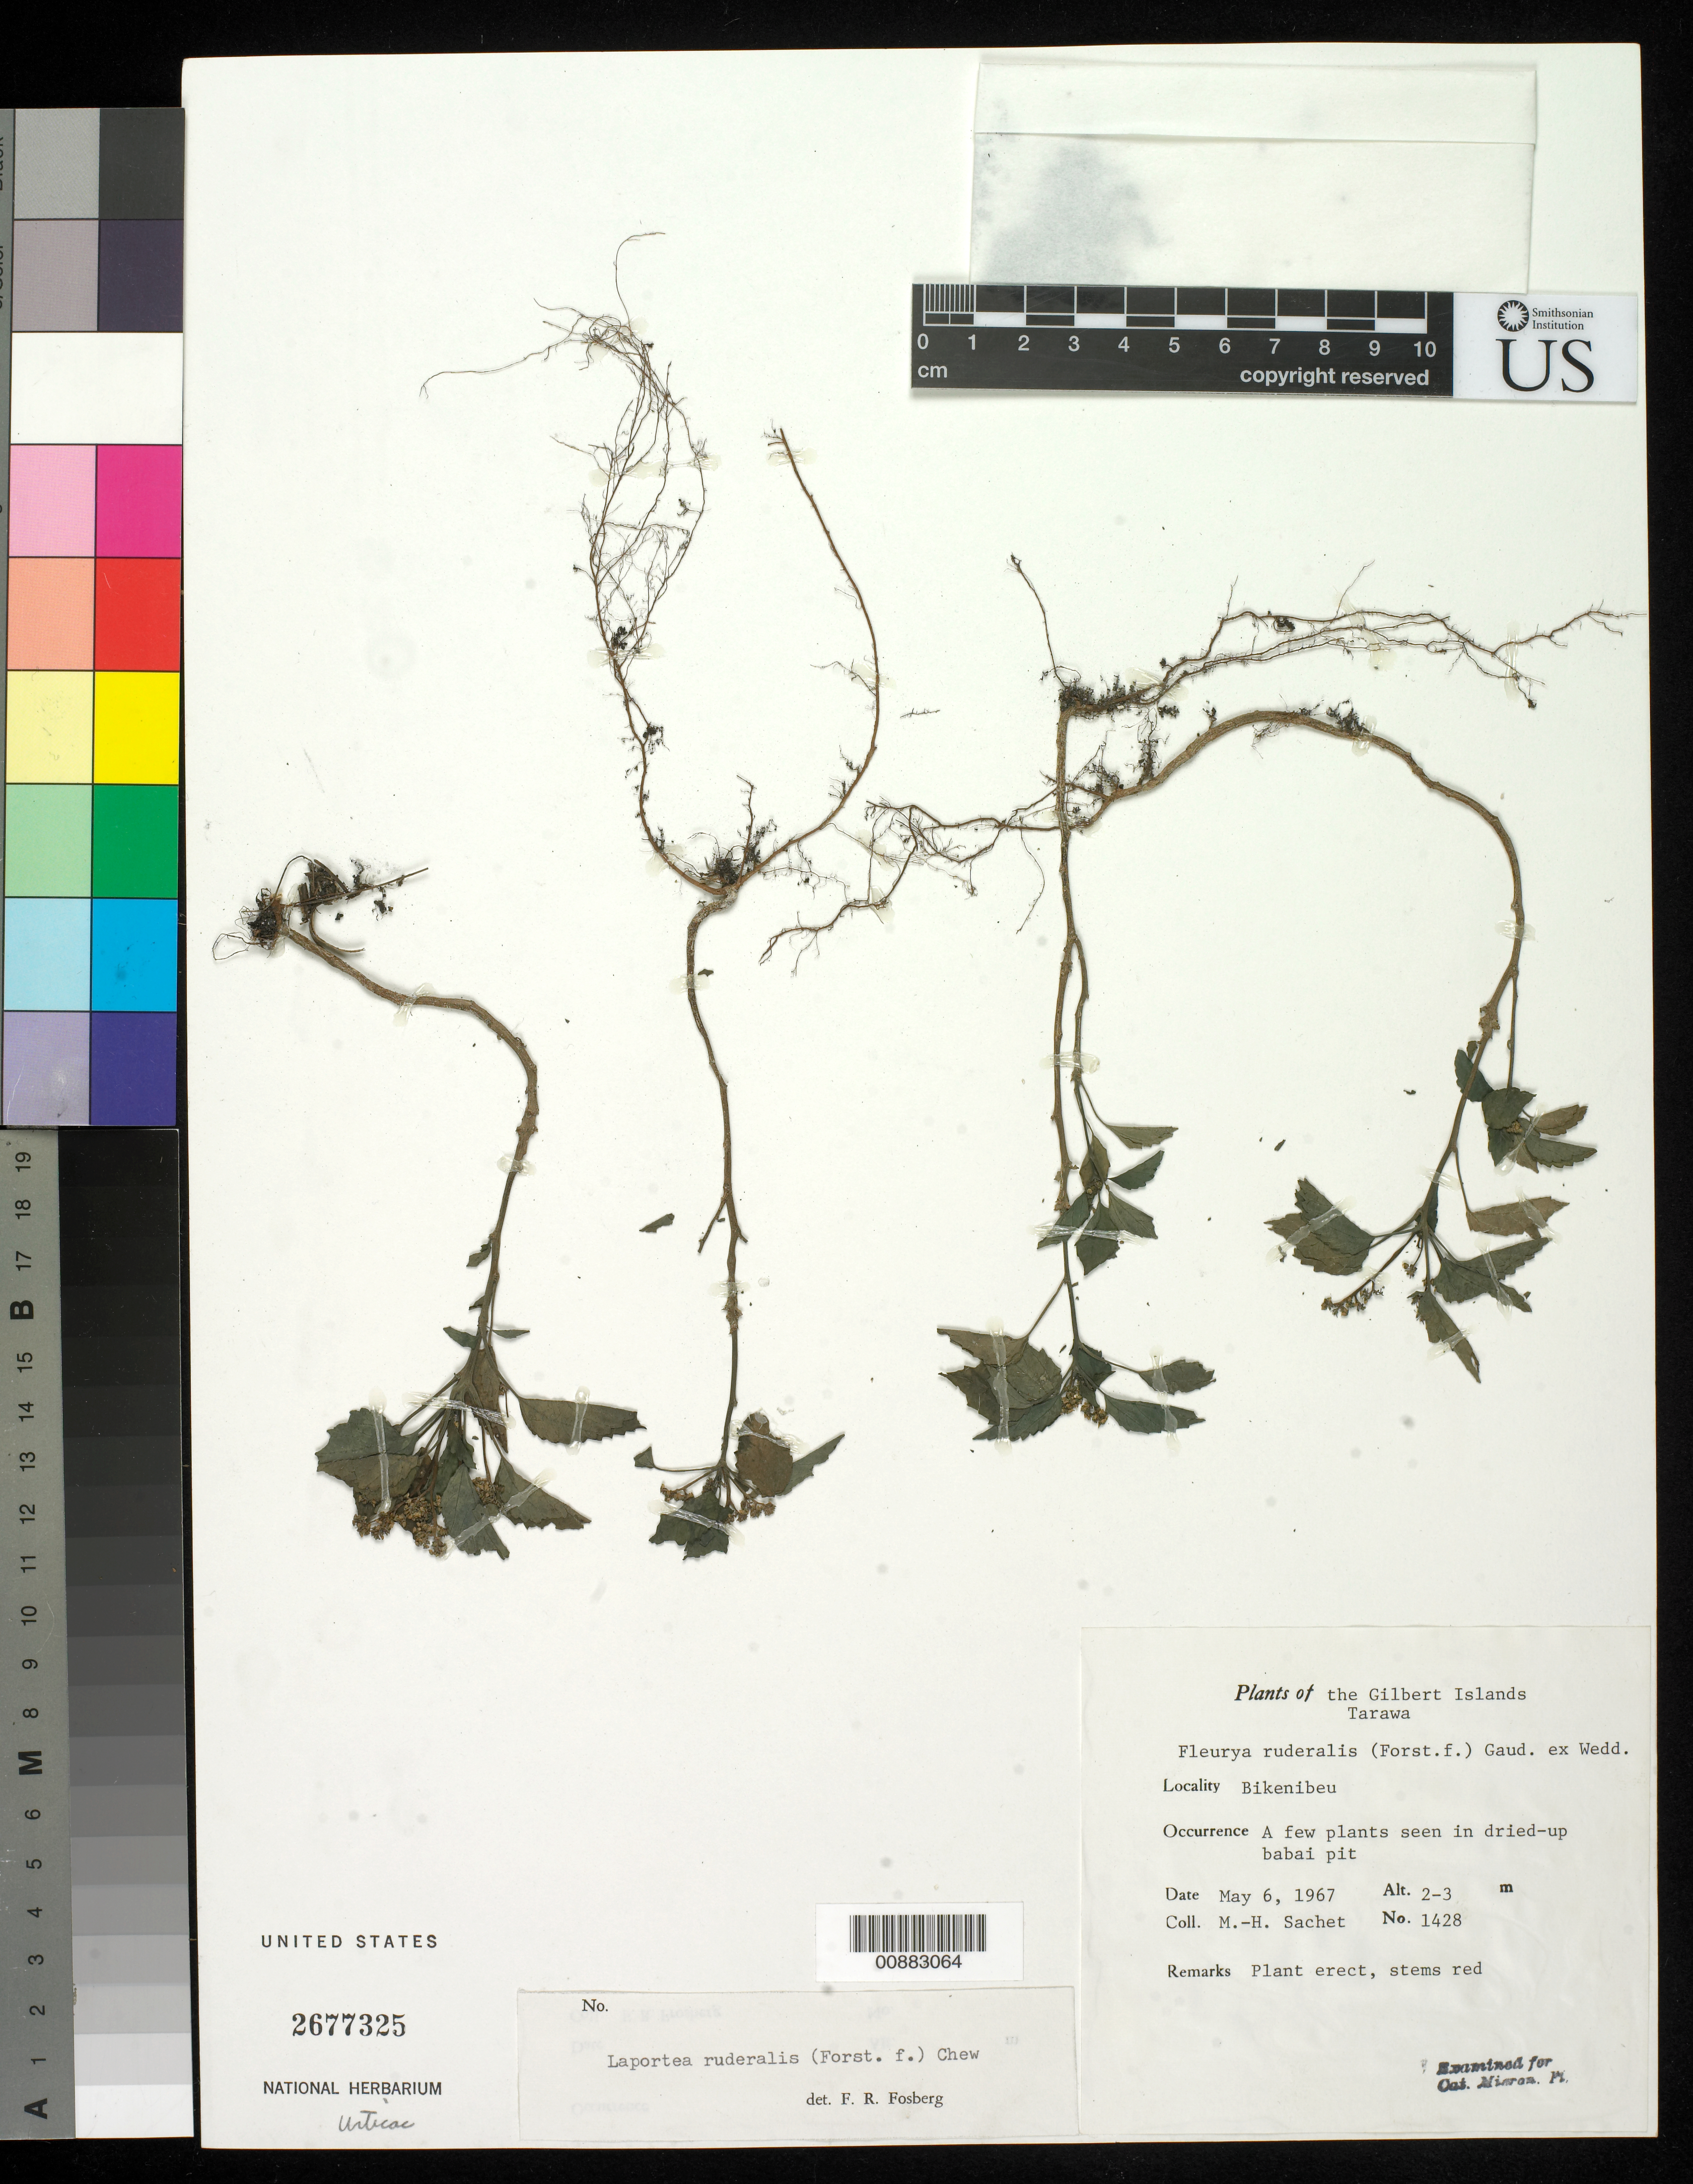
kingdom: Plantae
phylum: Tracheophyta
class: Magnoliopsida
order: Rosales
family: Urticaceae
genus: Laportea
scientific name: Laportea ruderalis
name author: (G. Forst.) Chew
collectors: M.-H. Sachet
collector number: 1428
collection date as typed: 06 May 1967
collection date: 1967-05-06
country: Kiribati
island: Tarawa Atoll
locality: Bikenibeu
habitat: a few plants seen in dried-up babai pit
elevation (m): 2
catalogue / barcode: US 2677325